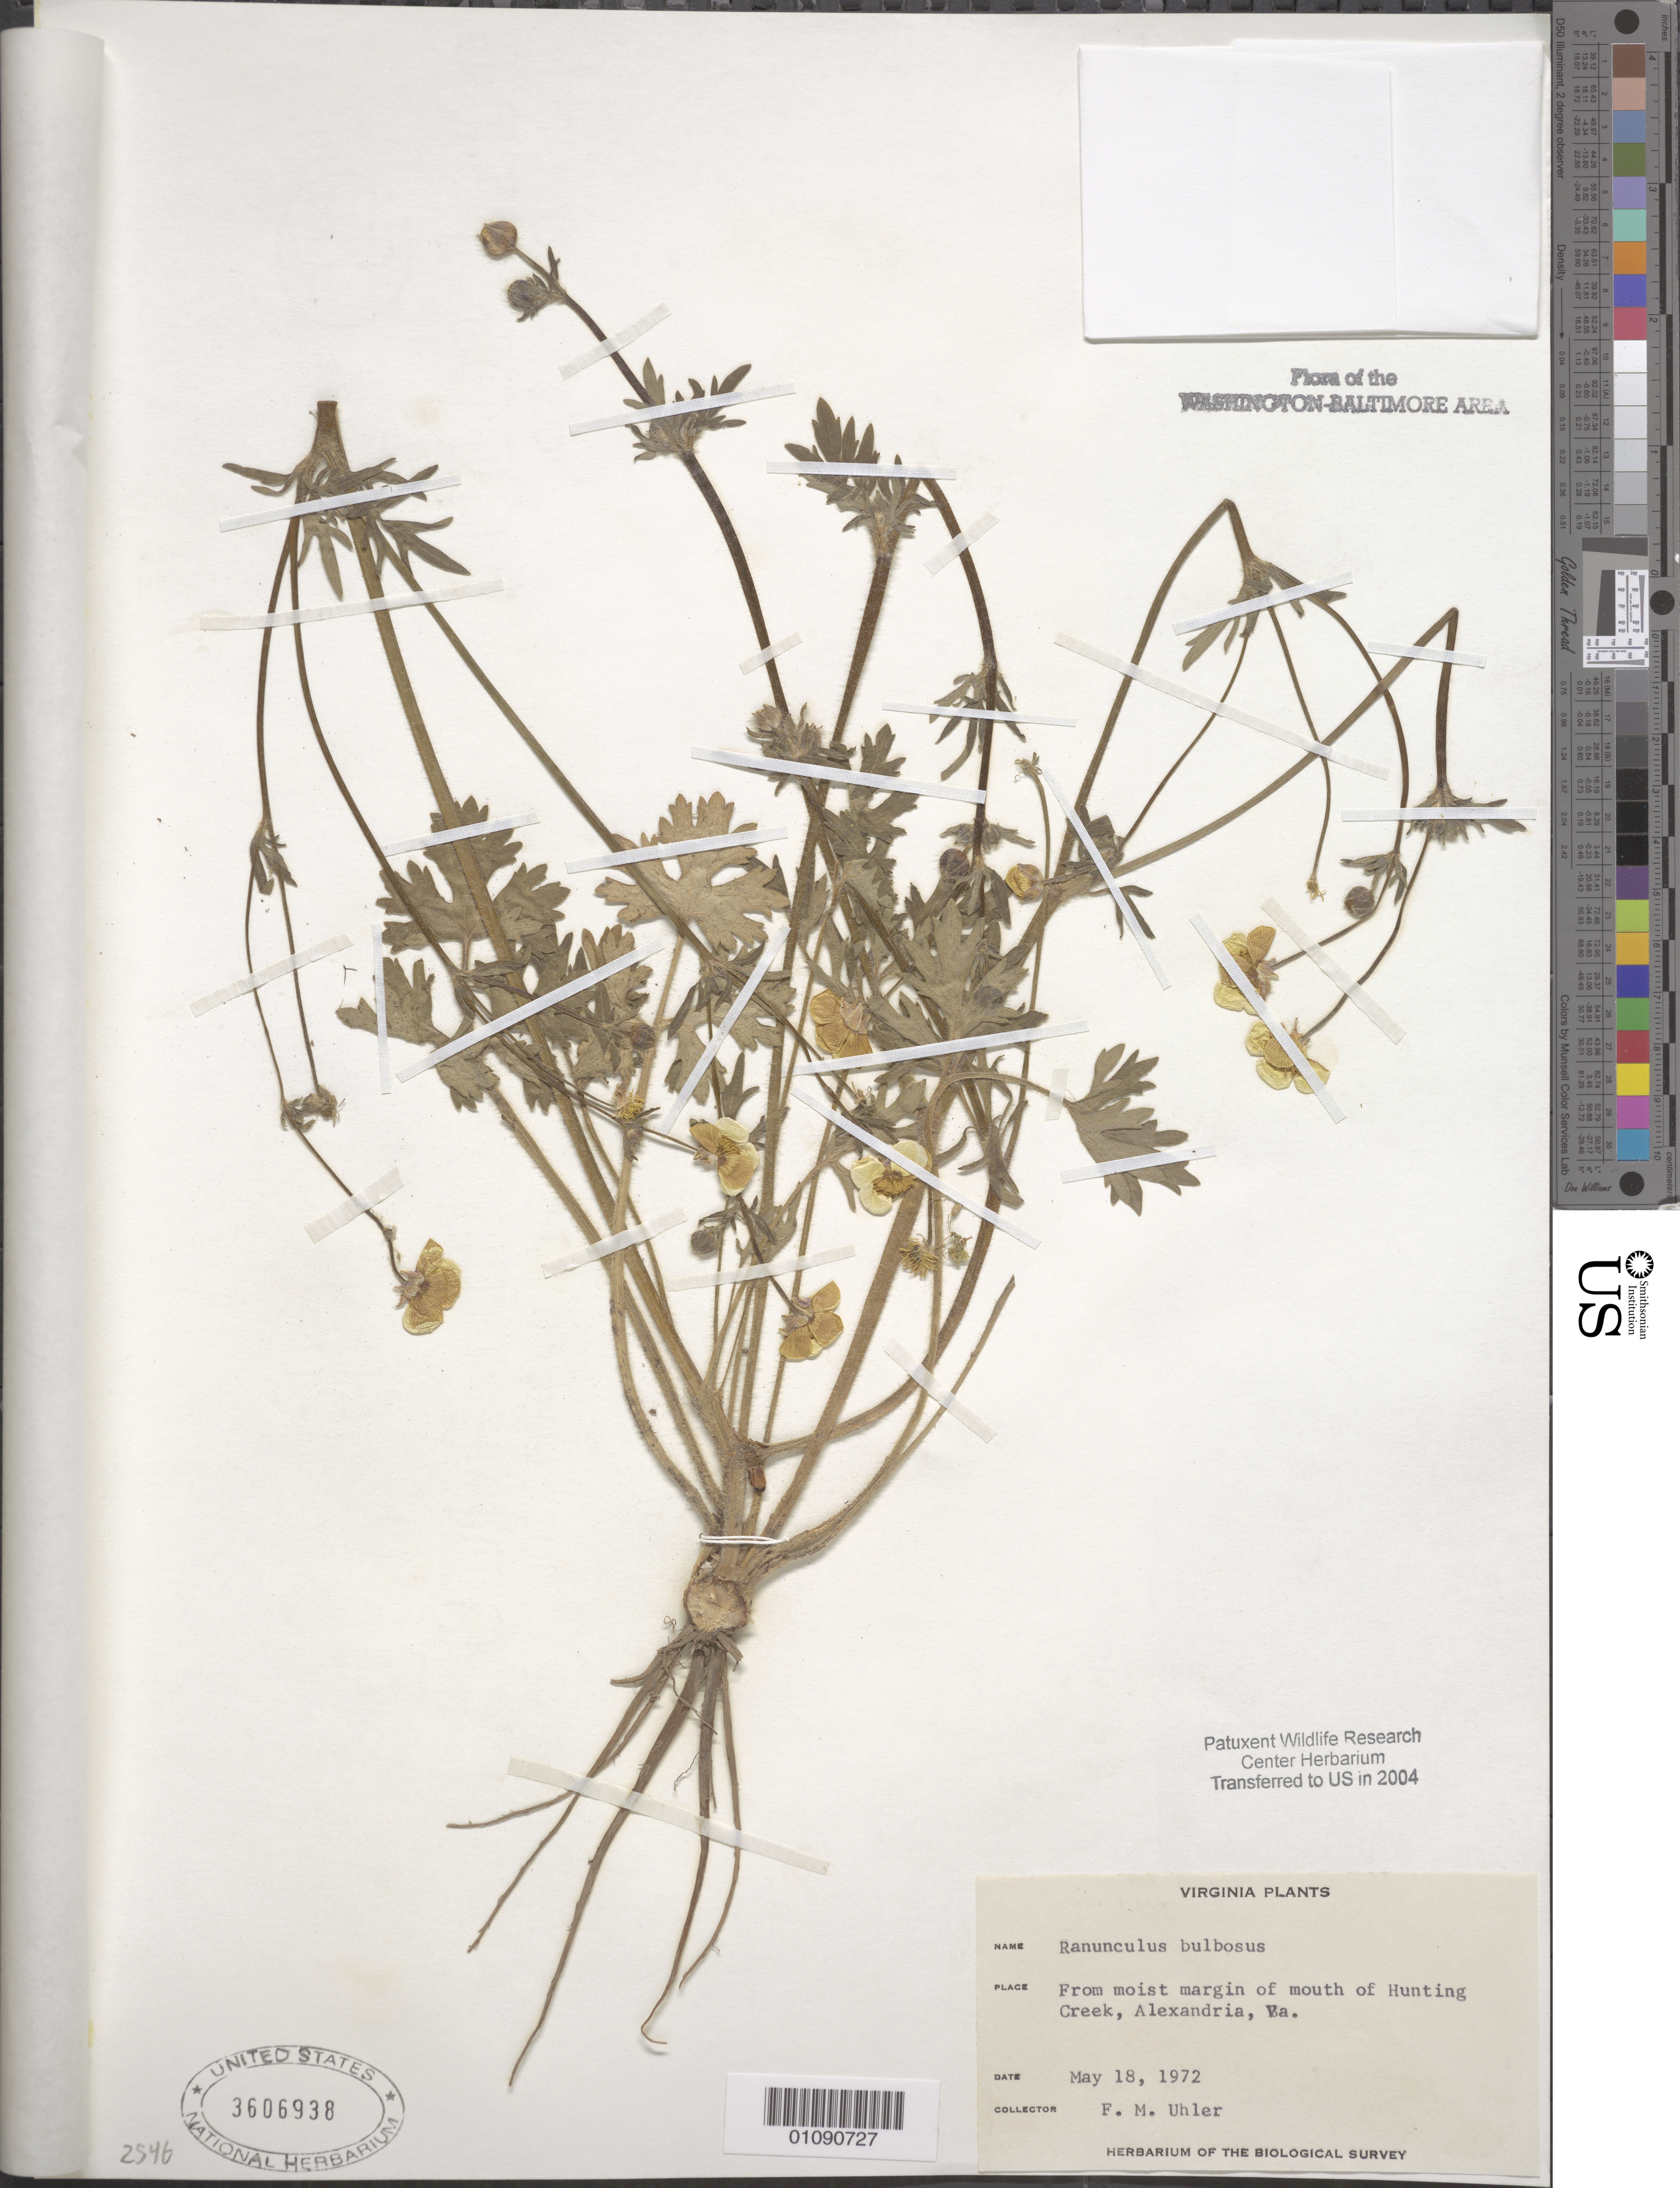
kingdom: Plantae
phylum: Tracheophyta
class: Magnoliopsida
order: Ranunculales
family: Ranunculaceae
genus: Ranunculus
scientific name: Ranunculus bulbosus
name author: L.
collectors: F. M. Uhler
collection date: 1972-05-18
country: United States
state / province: Virginia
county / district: City of Alexandria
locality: From moist margin of mouth of Hunting Creek, Alexandria.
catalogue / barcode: US 3606938